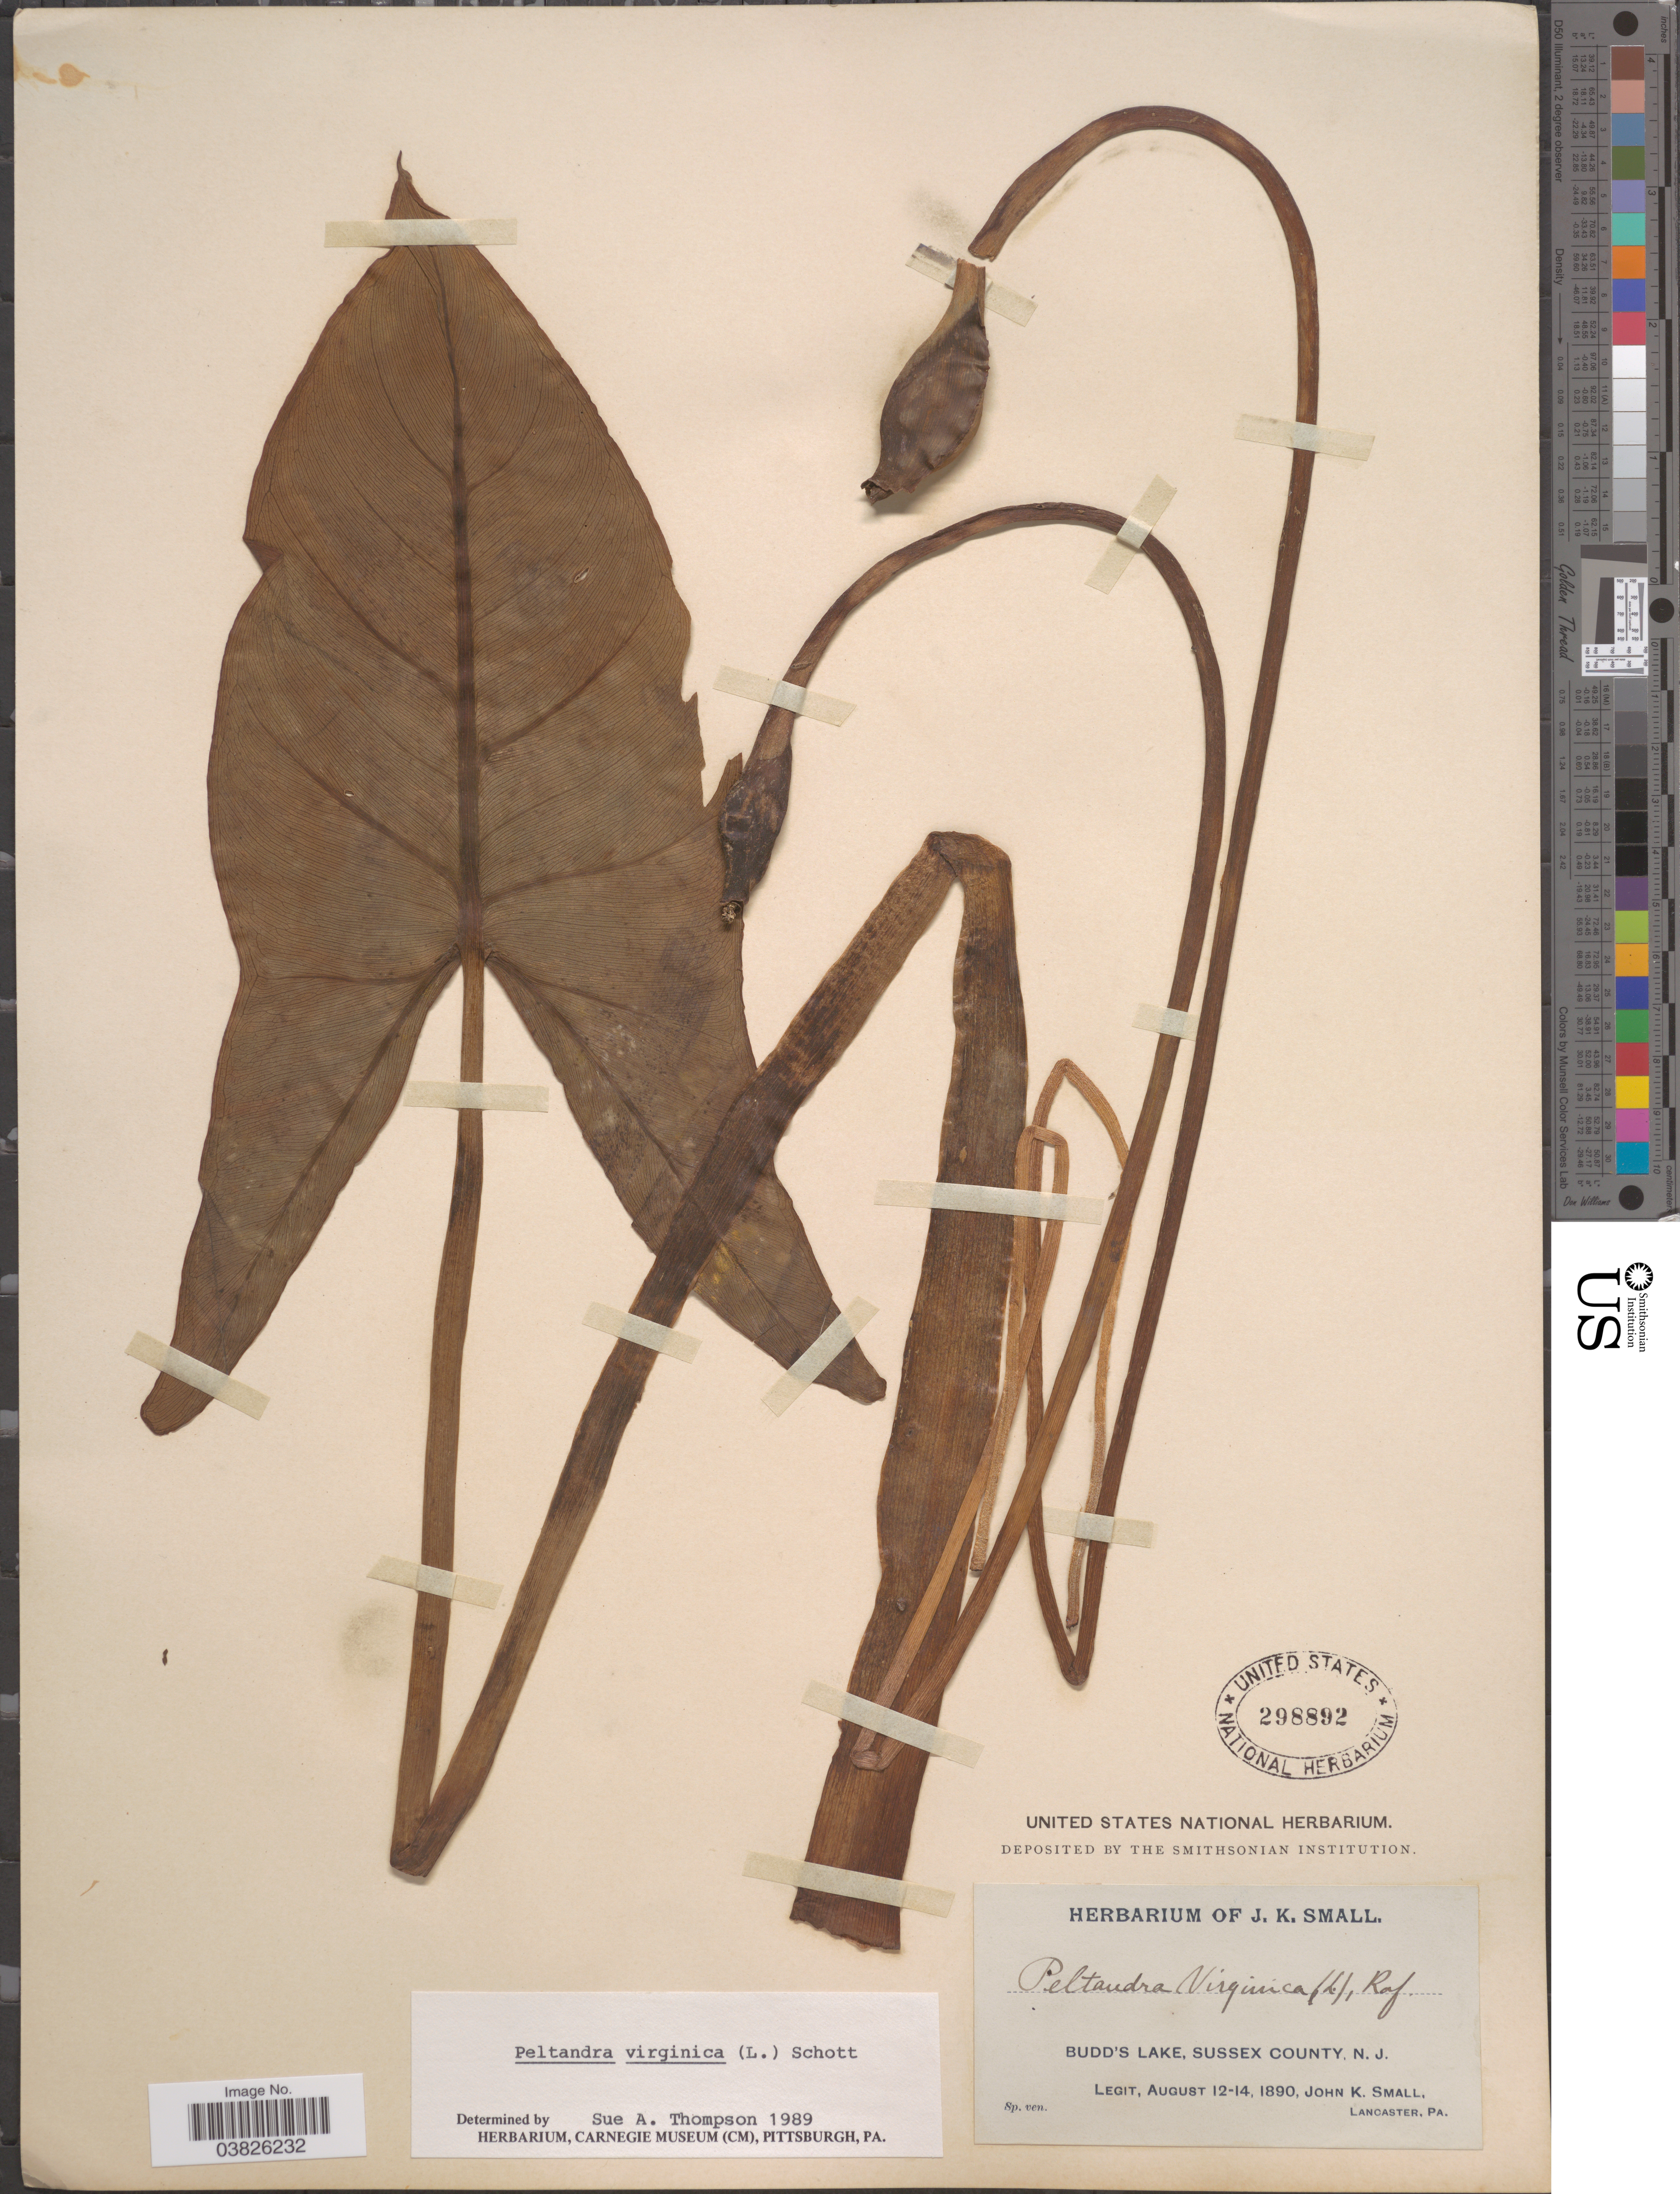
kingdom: Plantae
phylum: Tracheophyta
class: Liliopsida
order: Alismatales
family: Araceae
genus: Peltandra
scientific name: Peltandra virginica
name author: (L.) Schott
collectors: J. K. Small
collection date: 1890-08-12/1890-08-14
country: United States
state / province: New Jersey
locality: Budd's Lake, Sussex County.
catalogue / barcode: US 298892